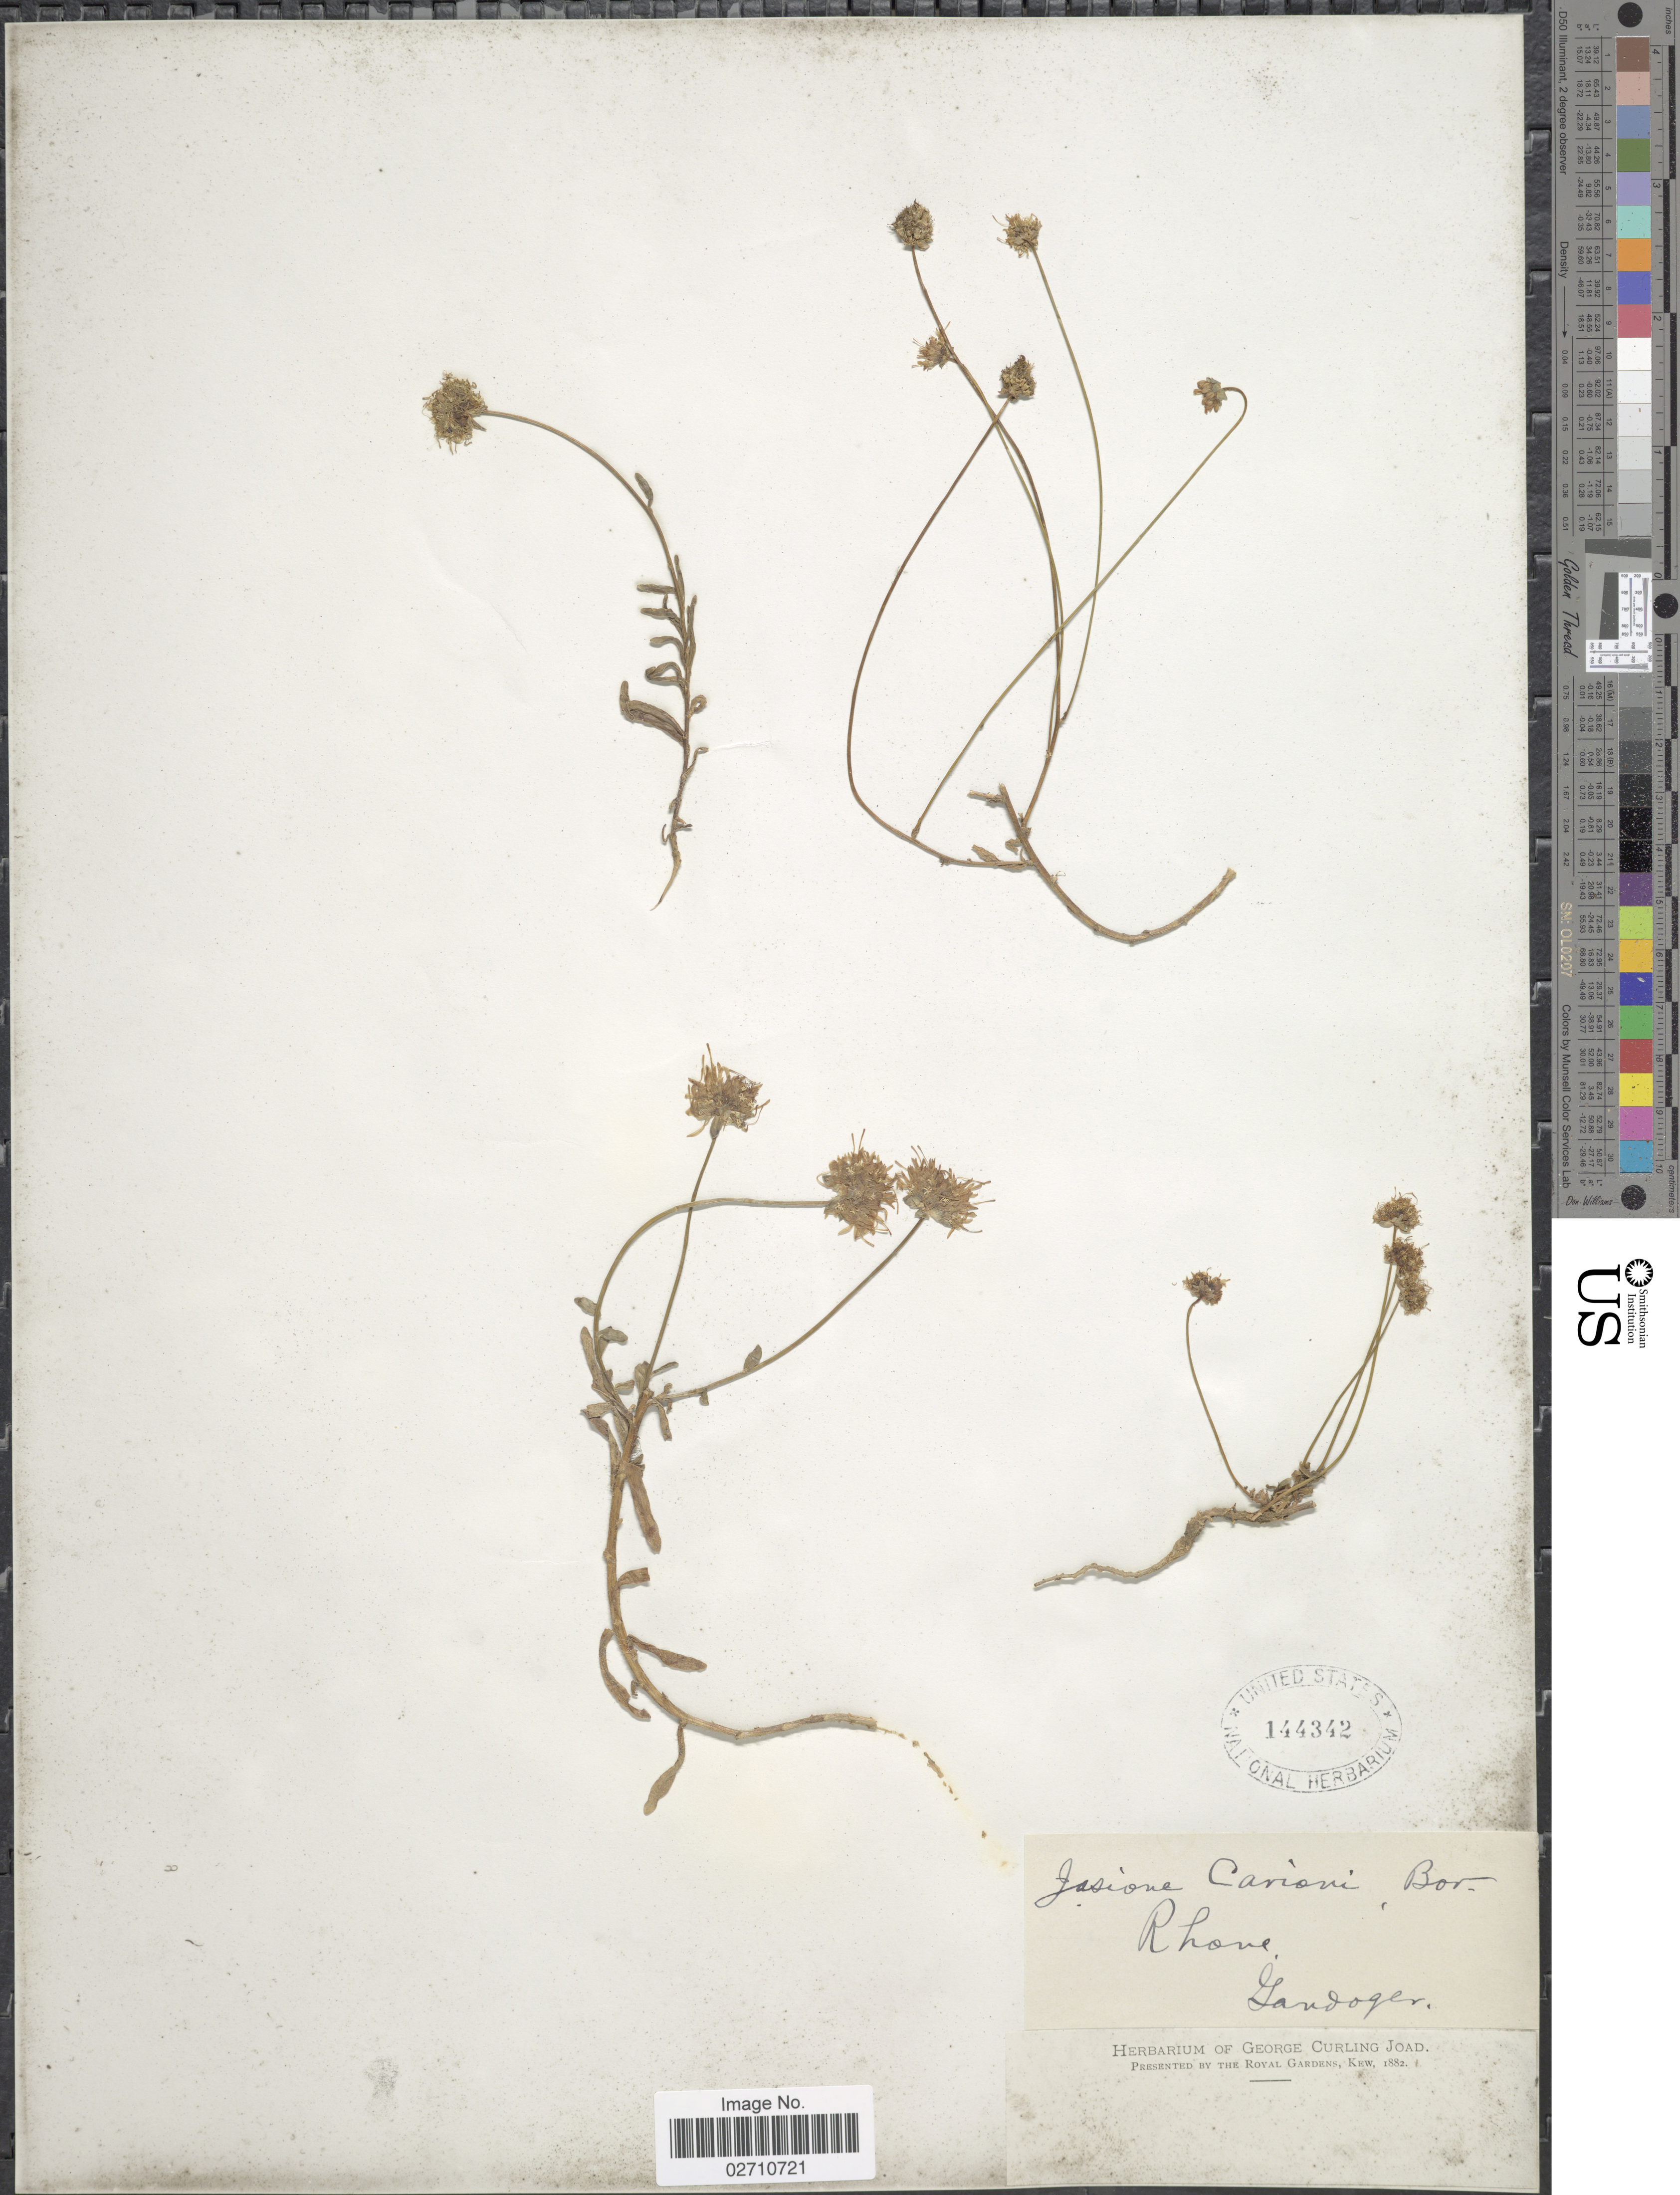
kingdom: Plantae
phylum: Tracheophyta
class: Magnoliopsida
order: Asterales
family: Campanulaceae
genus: Jasione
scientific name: Jasione carionii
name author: Boreau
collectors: M. Gandoger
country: France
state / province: Auvergne-Rhône-Alpes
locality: Rhone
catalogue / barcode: US 144342